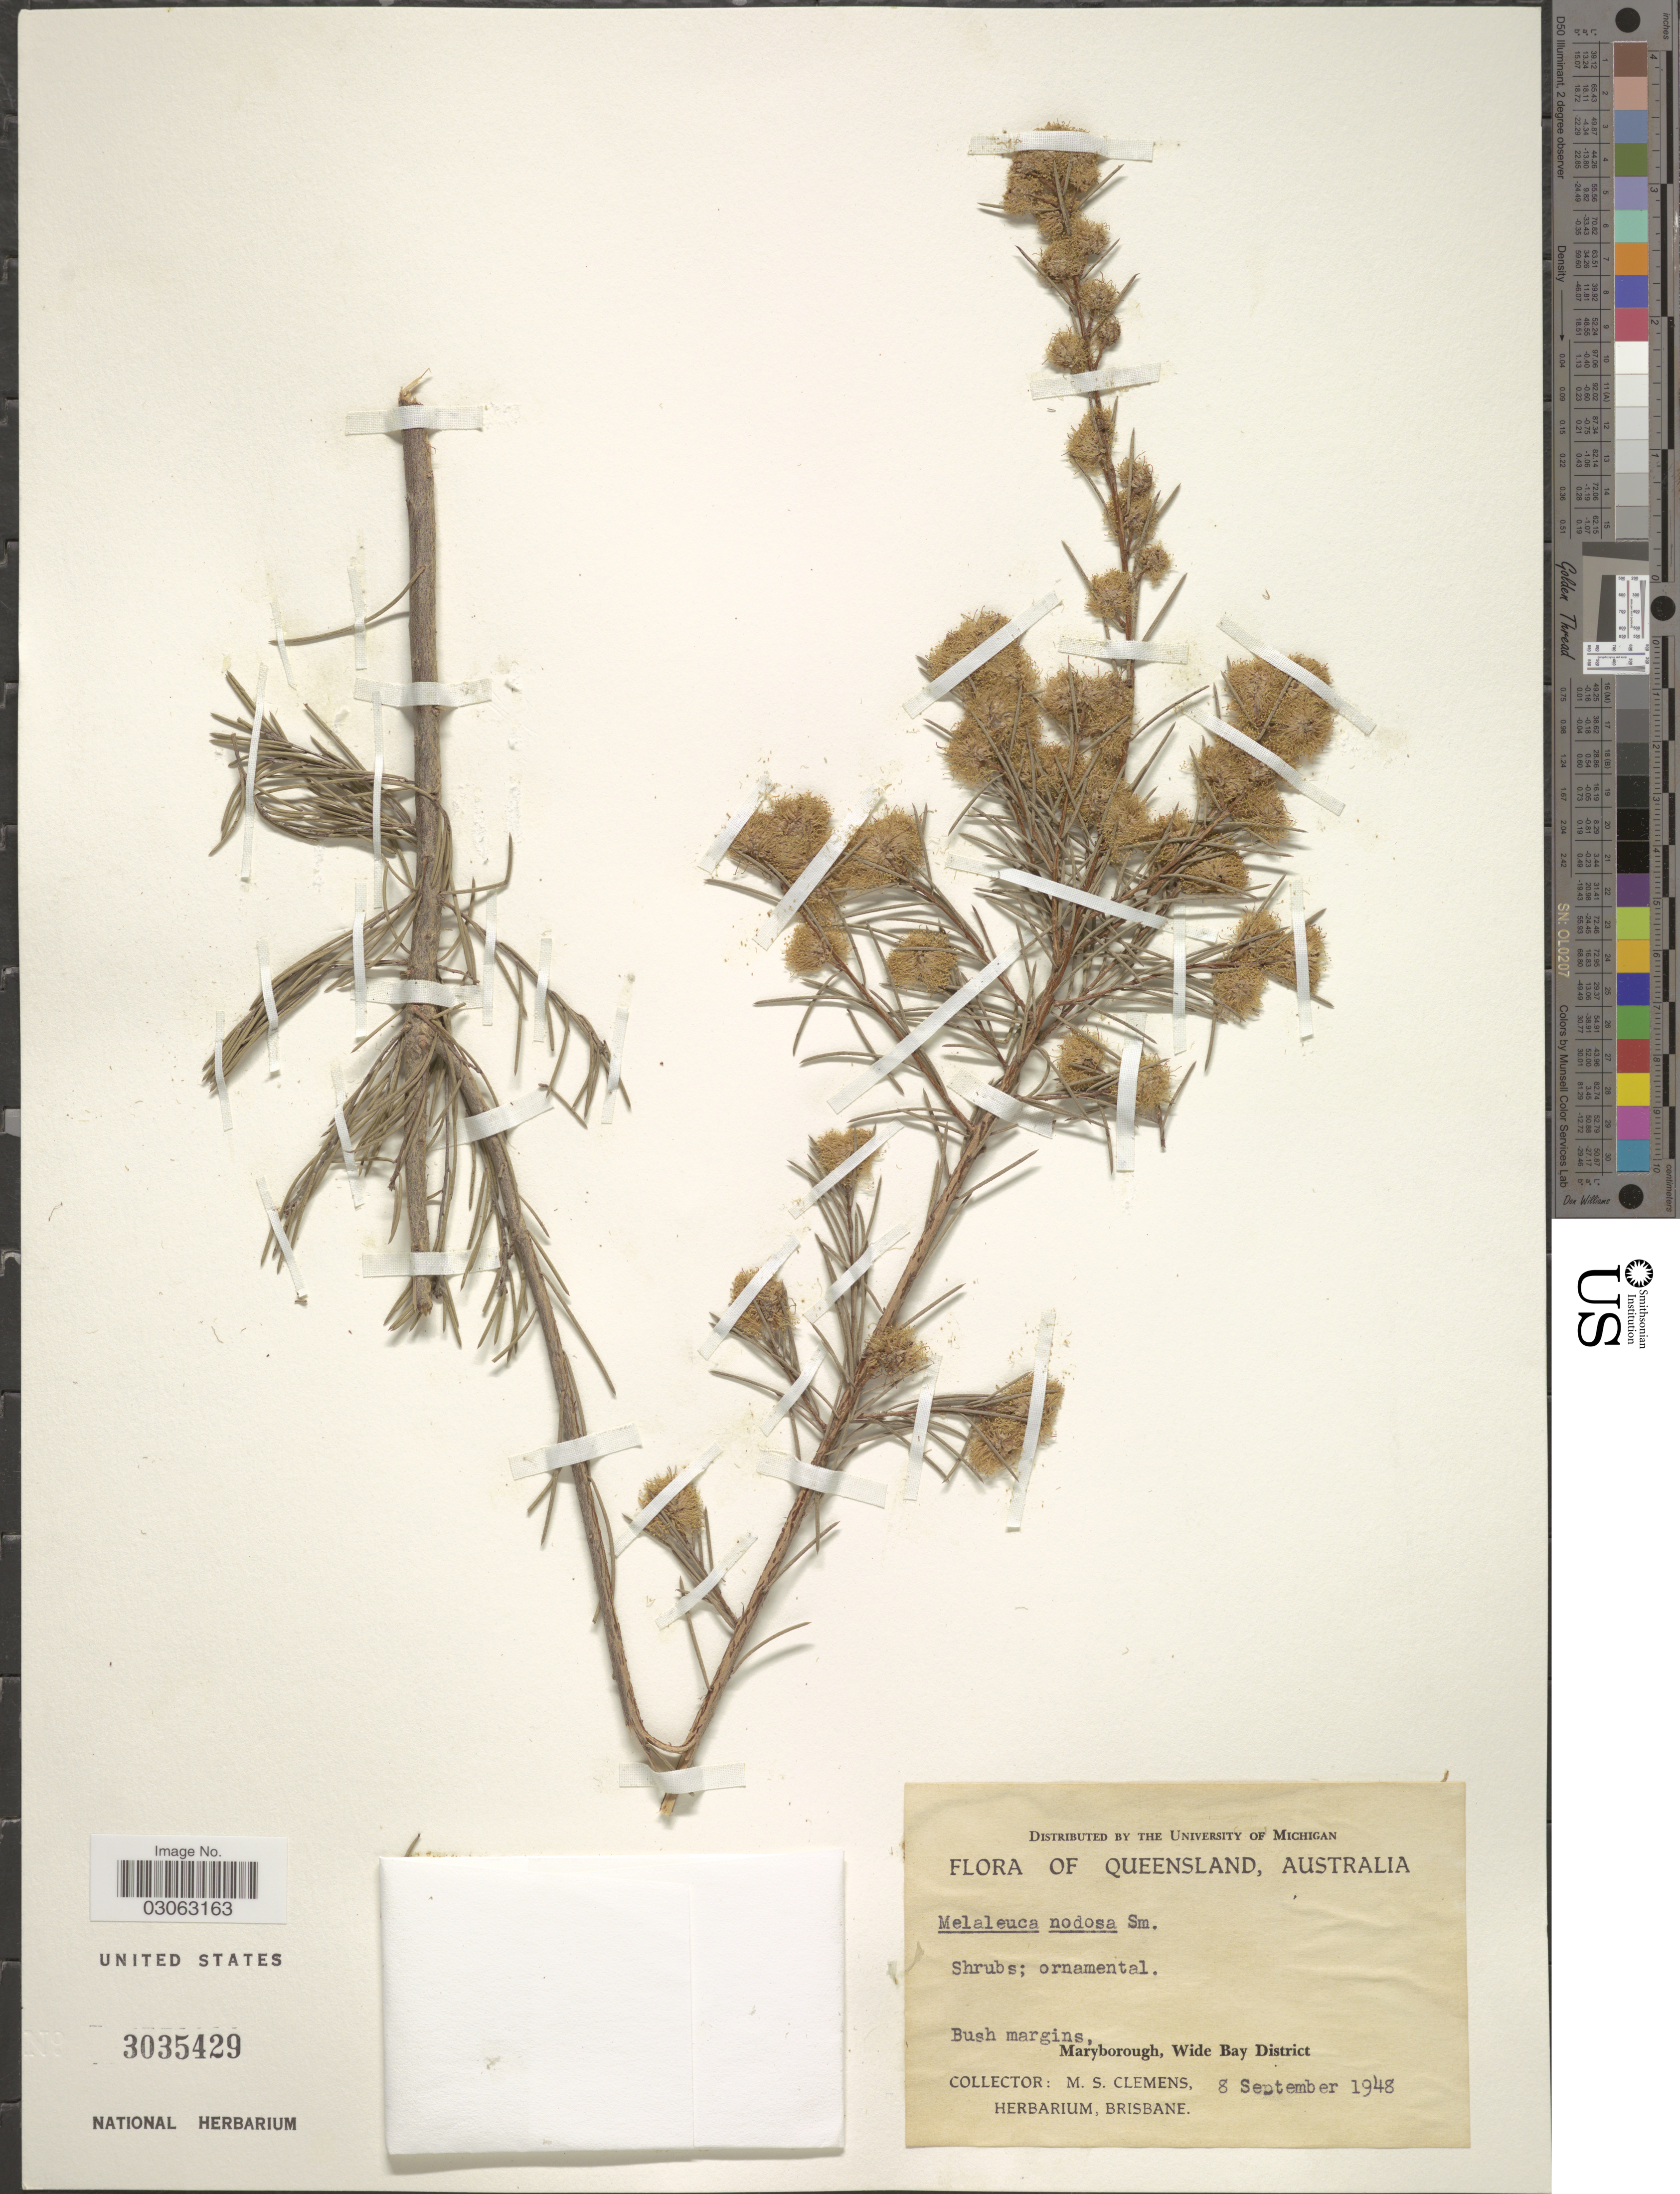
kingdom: Plantae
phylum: Tracheophyta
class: Magnoliopsida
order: Myrtales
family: Myrtaceae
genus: Melaleuca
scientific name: Melaleuca nodosa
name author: (Sol. ex Gaertn.) Sm.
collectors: M. S. Clemens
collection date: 1948-09-08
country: Australia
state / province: Queensland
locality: Maryborough, Wide Bay District.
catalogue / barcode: US 3035429